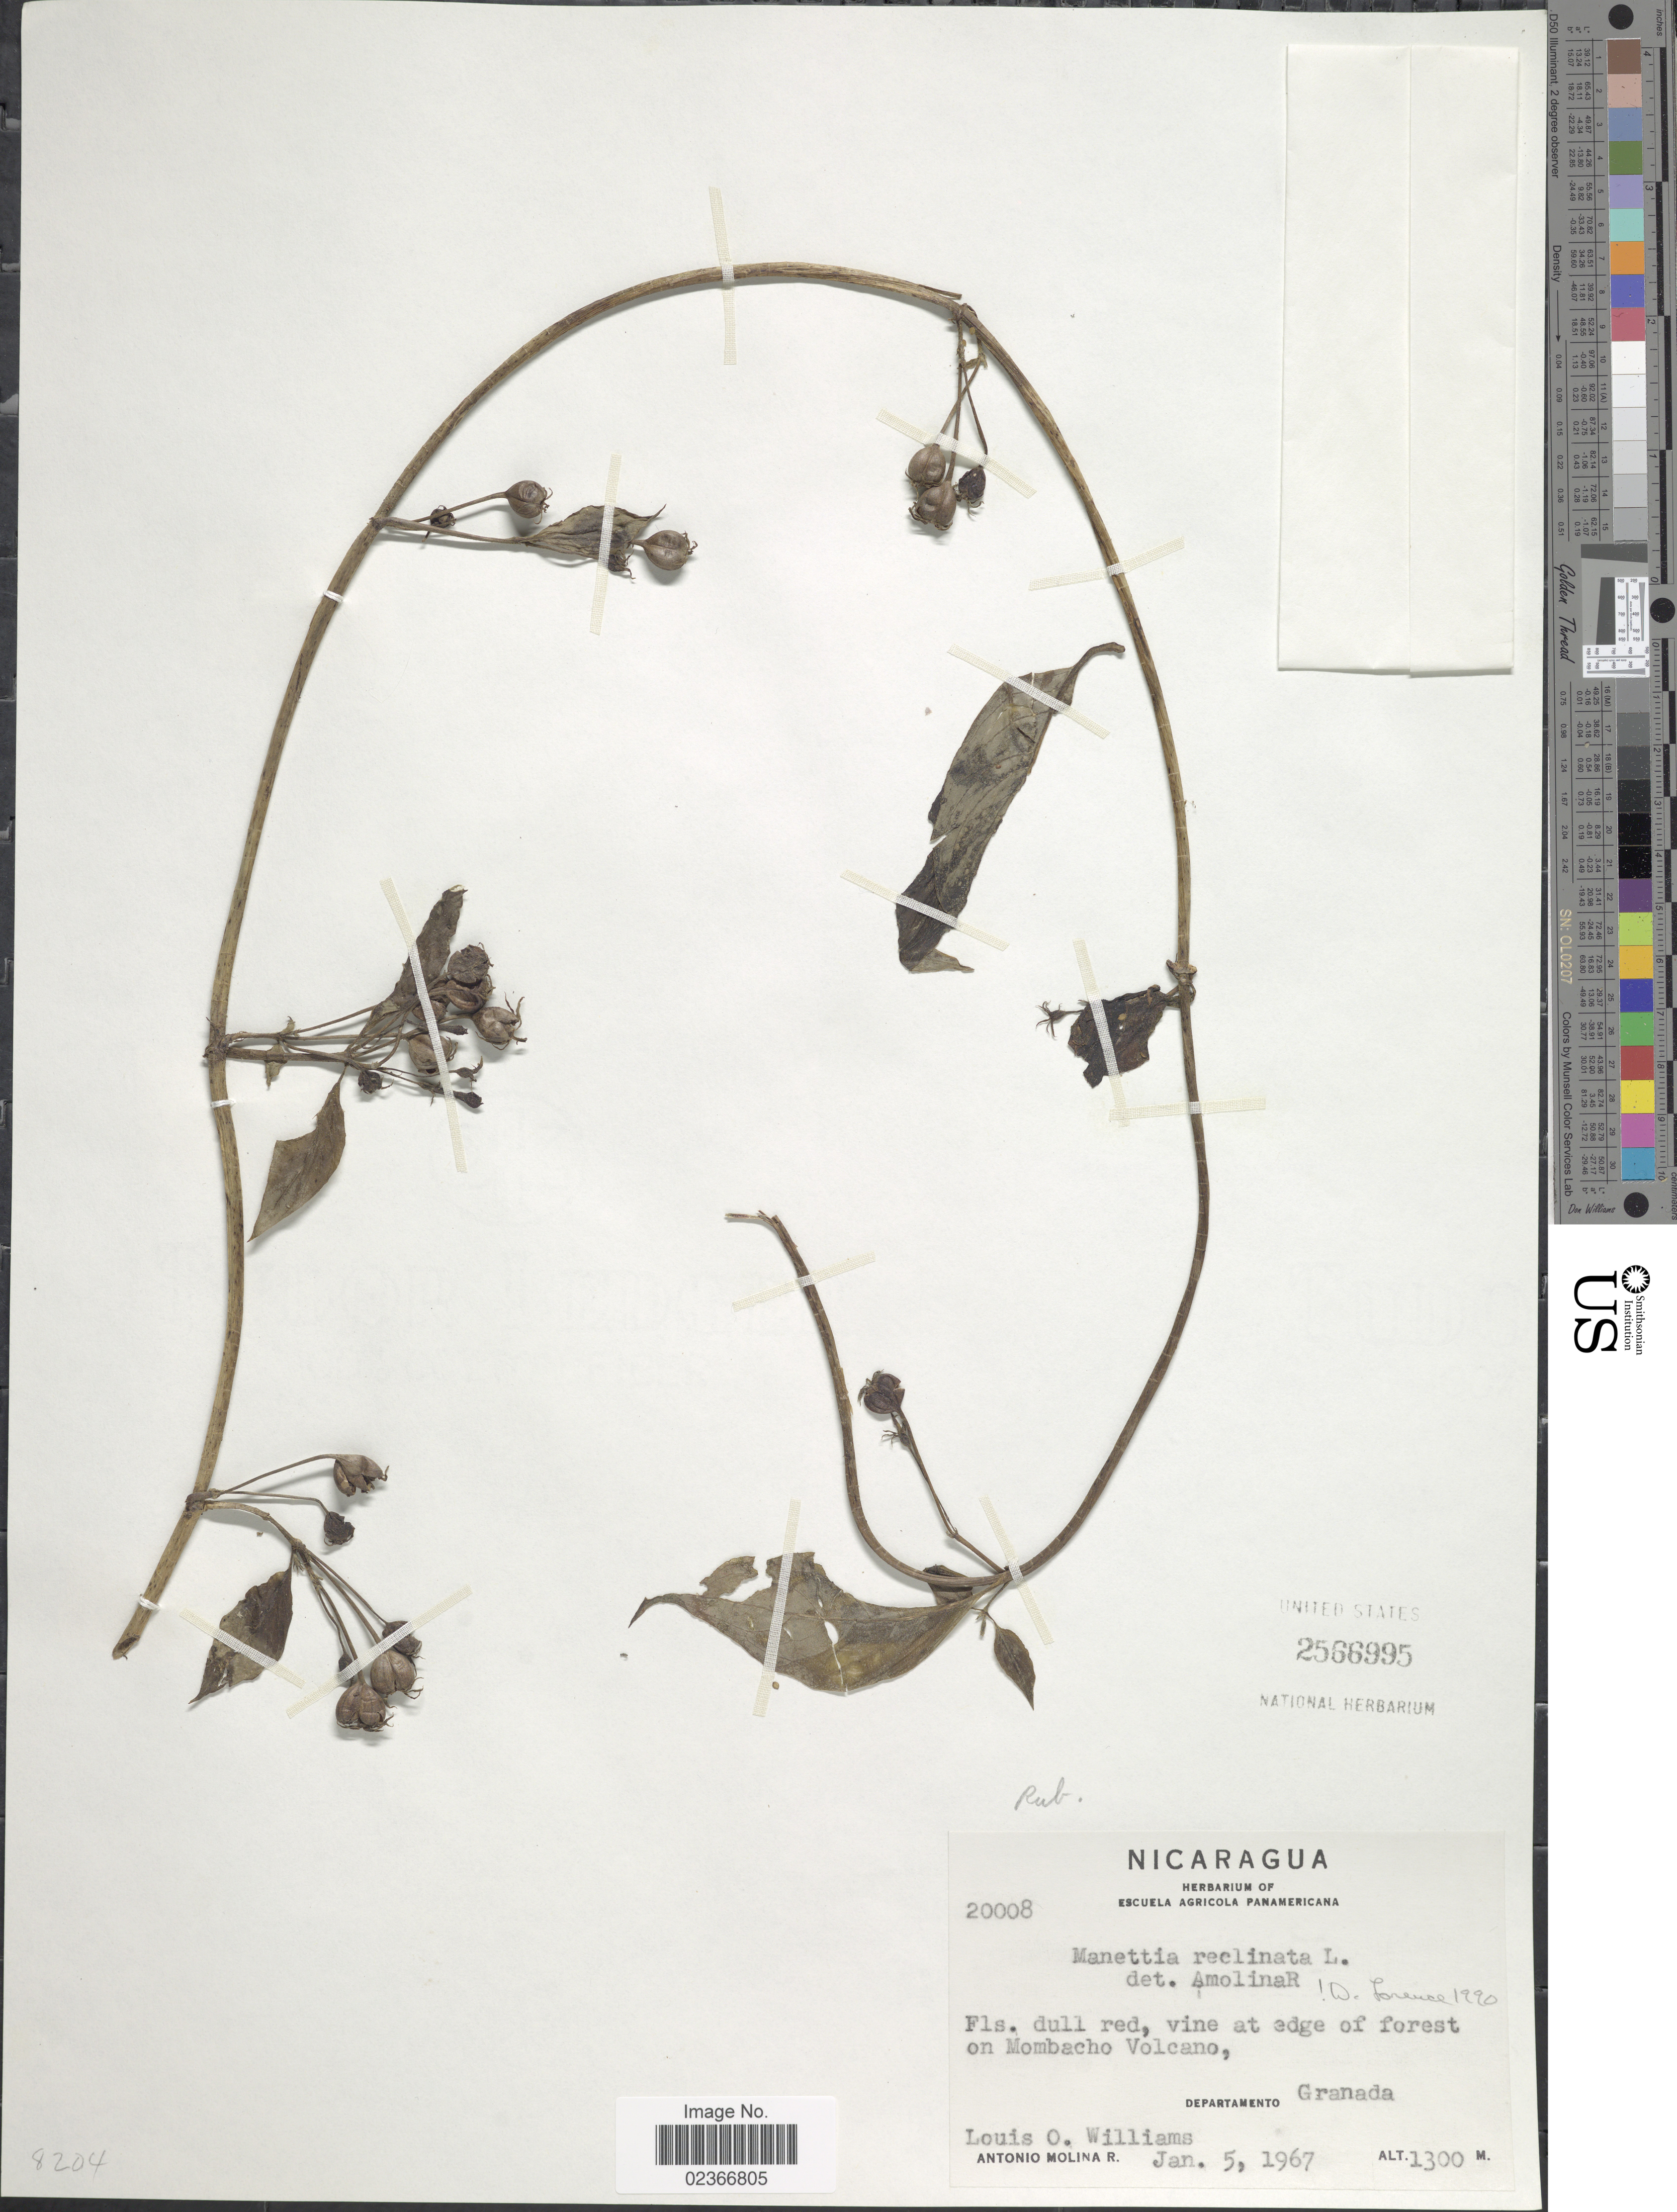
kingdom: Plantae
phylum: Tracheophyta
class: Magnoliopsida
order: Gentianales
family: Rubiaceae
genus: Manettia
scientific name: Manettia reclinata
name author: L.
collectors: L. O. Williams & A. Molina R.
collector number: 20008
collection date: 1967-01-05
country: Nicaragua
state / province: Granada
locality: Mombacho Volcano, Departamento Granada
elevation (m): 1300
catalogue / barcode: US 2566995